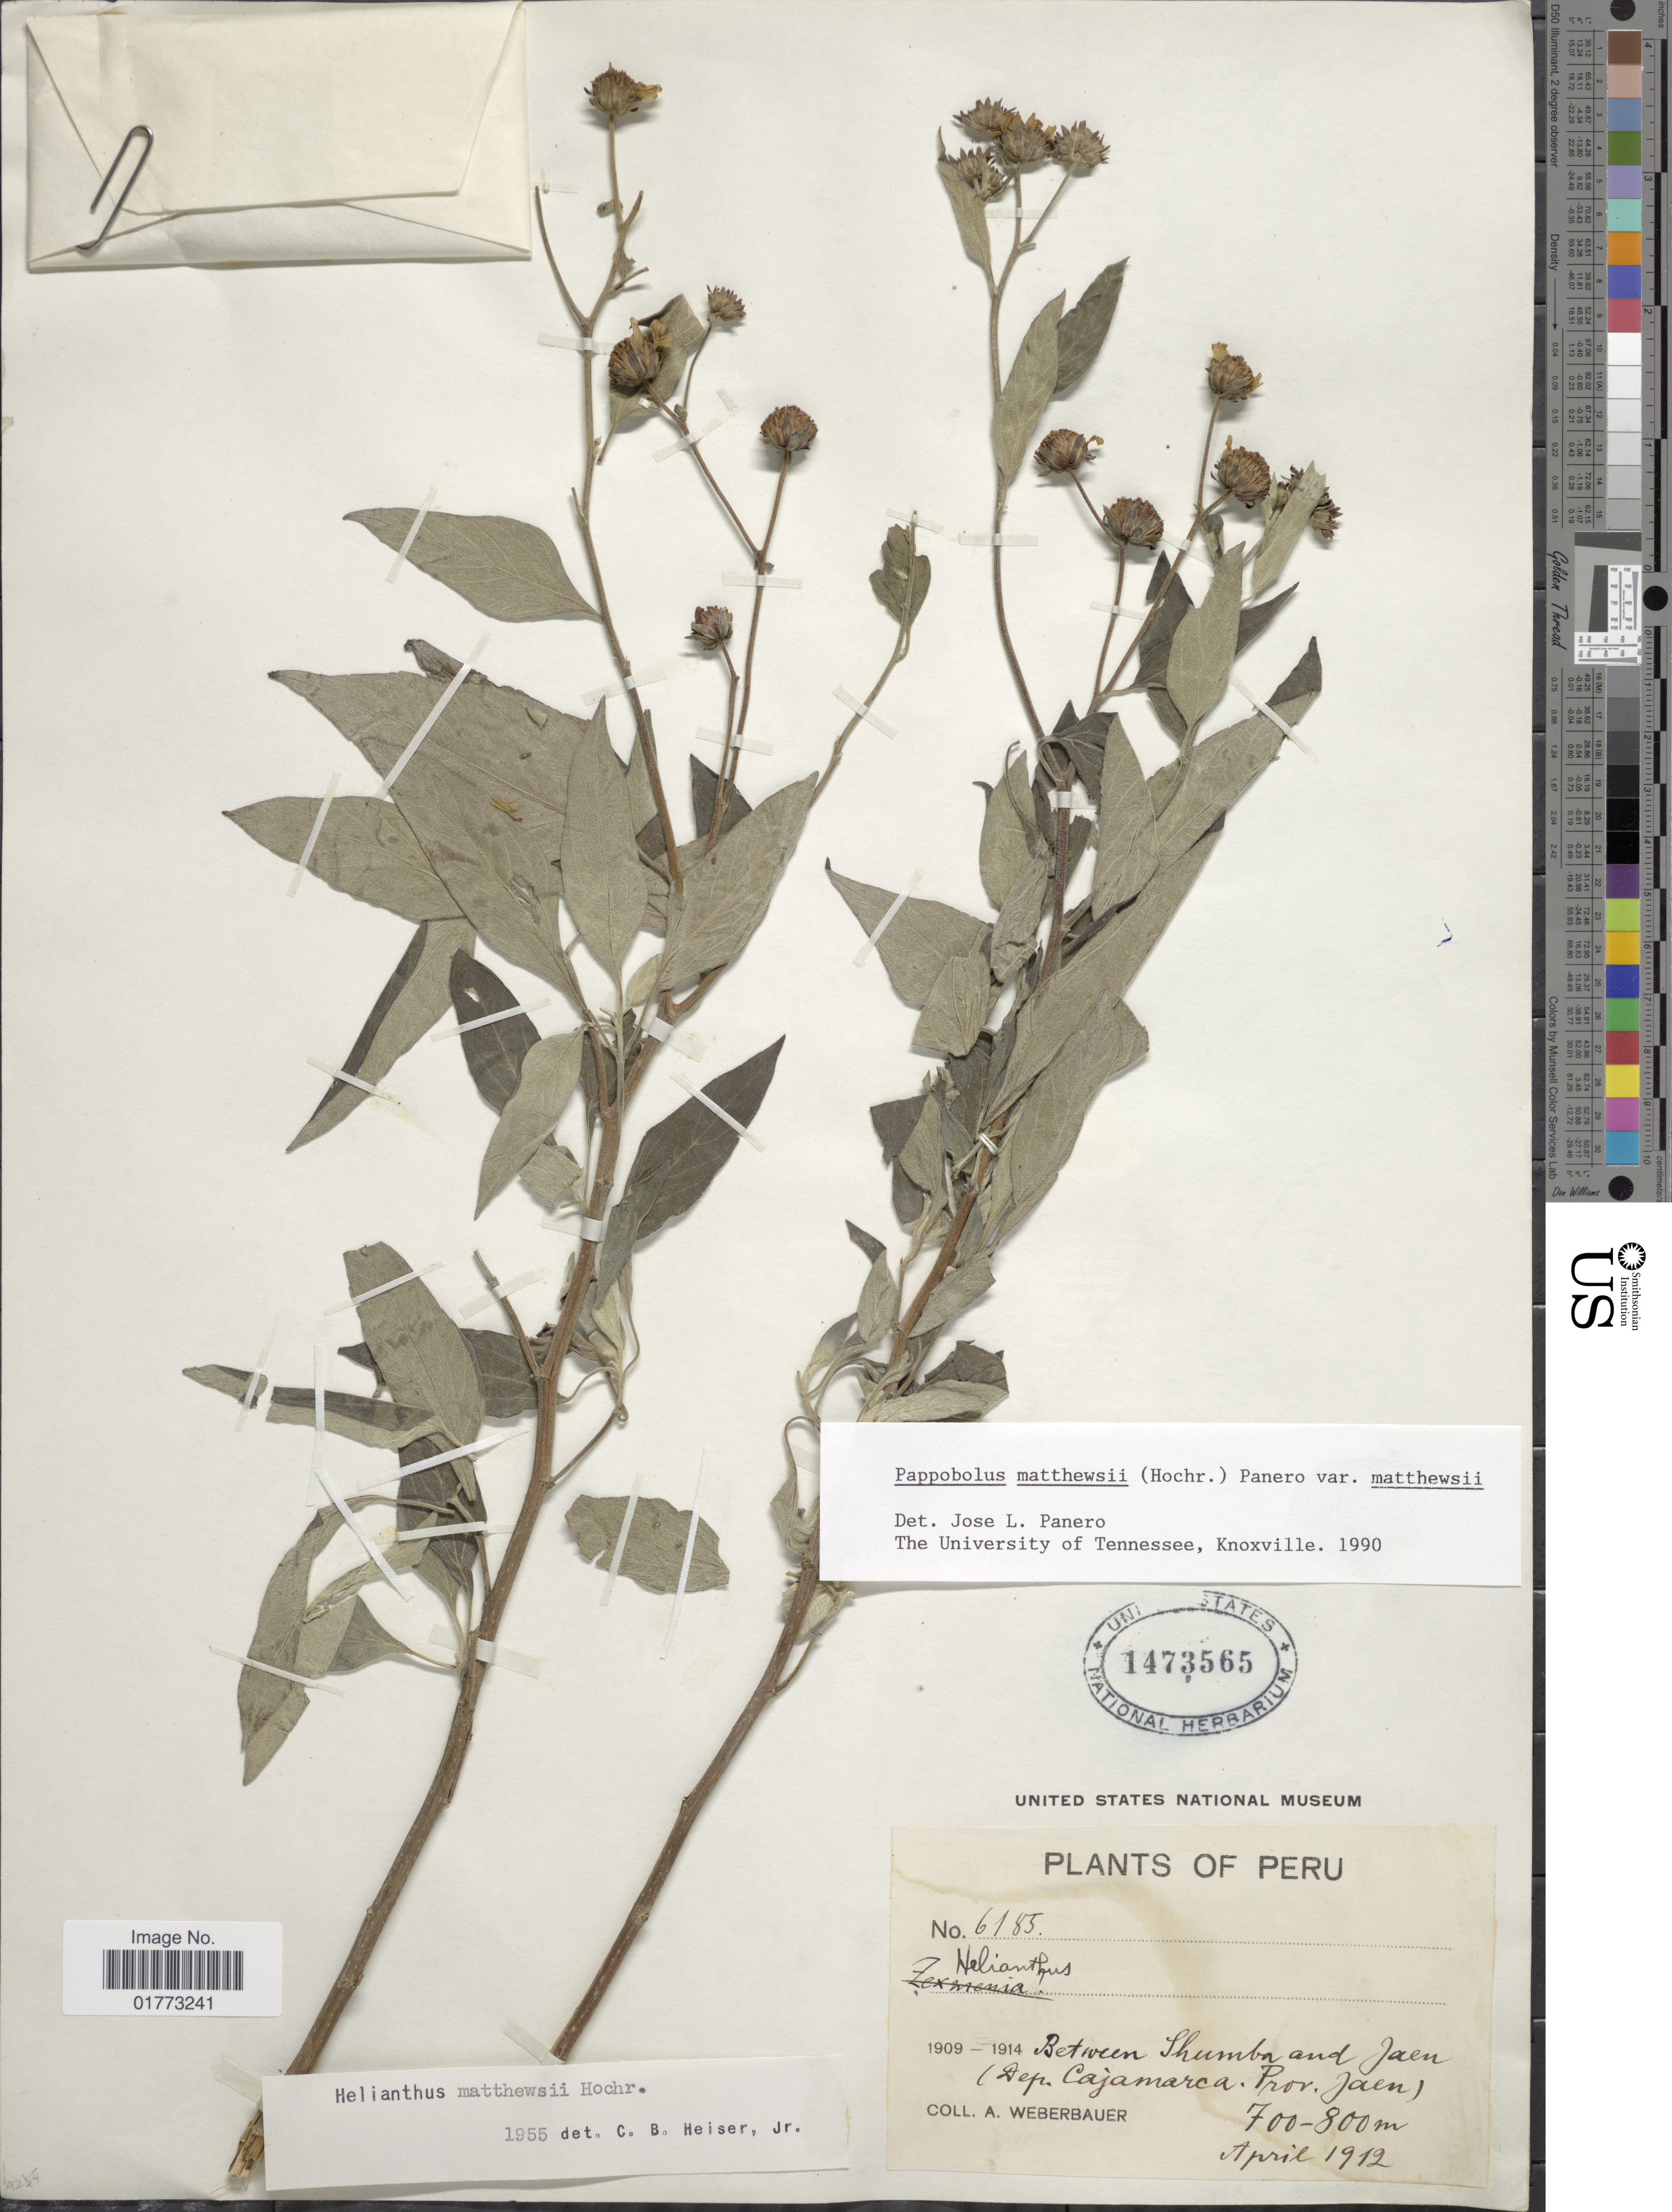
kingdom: Plantae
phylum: Tracheophyta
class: Magnoliopsida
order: Asterales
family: Asteraceae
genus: Pappobolus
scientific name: Pappobolus matthewsii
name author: (Hochr.) Panero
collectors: A. Weberbauer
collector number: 6185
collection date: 1912-04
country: Peru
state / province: Cajamarca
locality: Between Thumba and Jaen (Prov. Jaen)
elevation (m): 700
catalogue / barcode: US 1473565